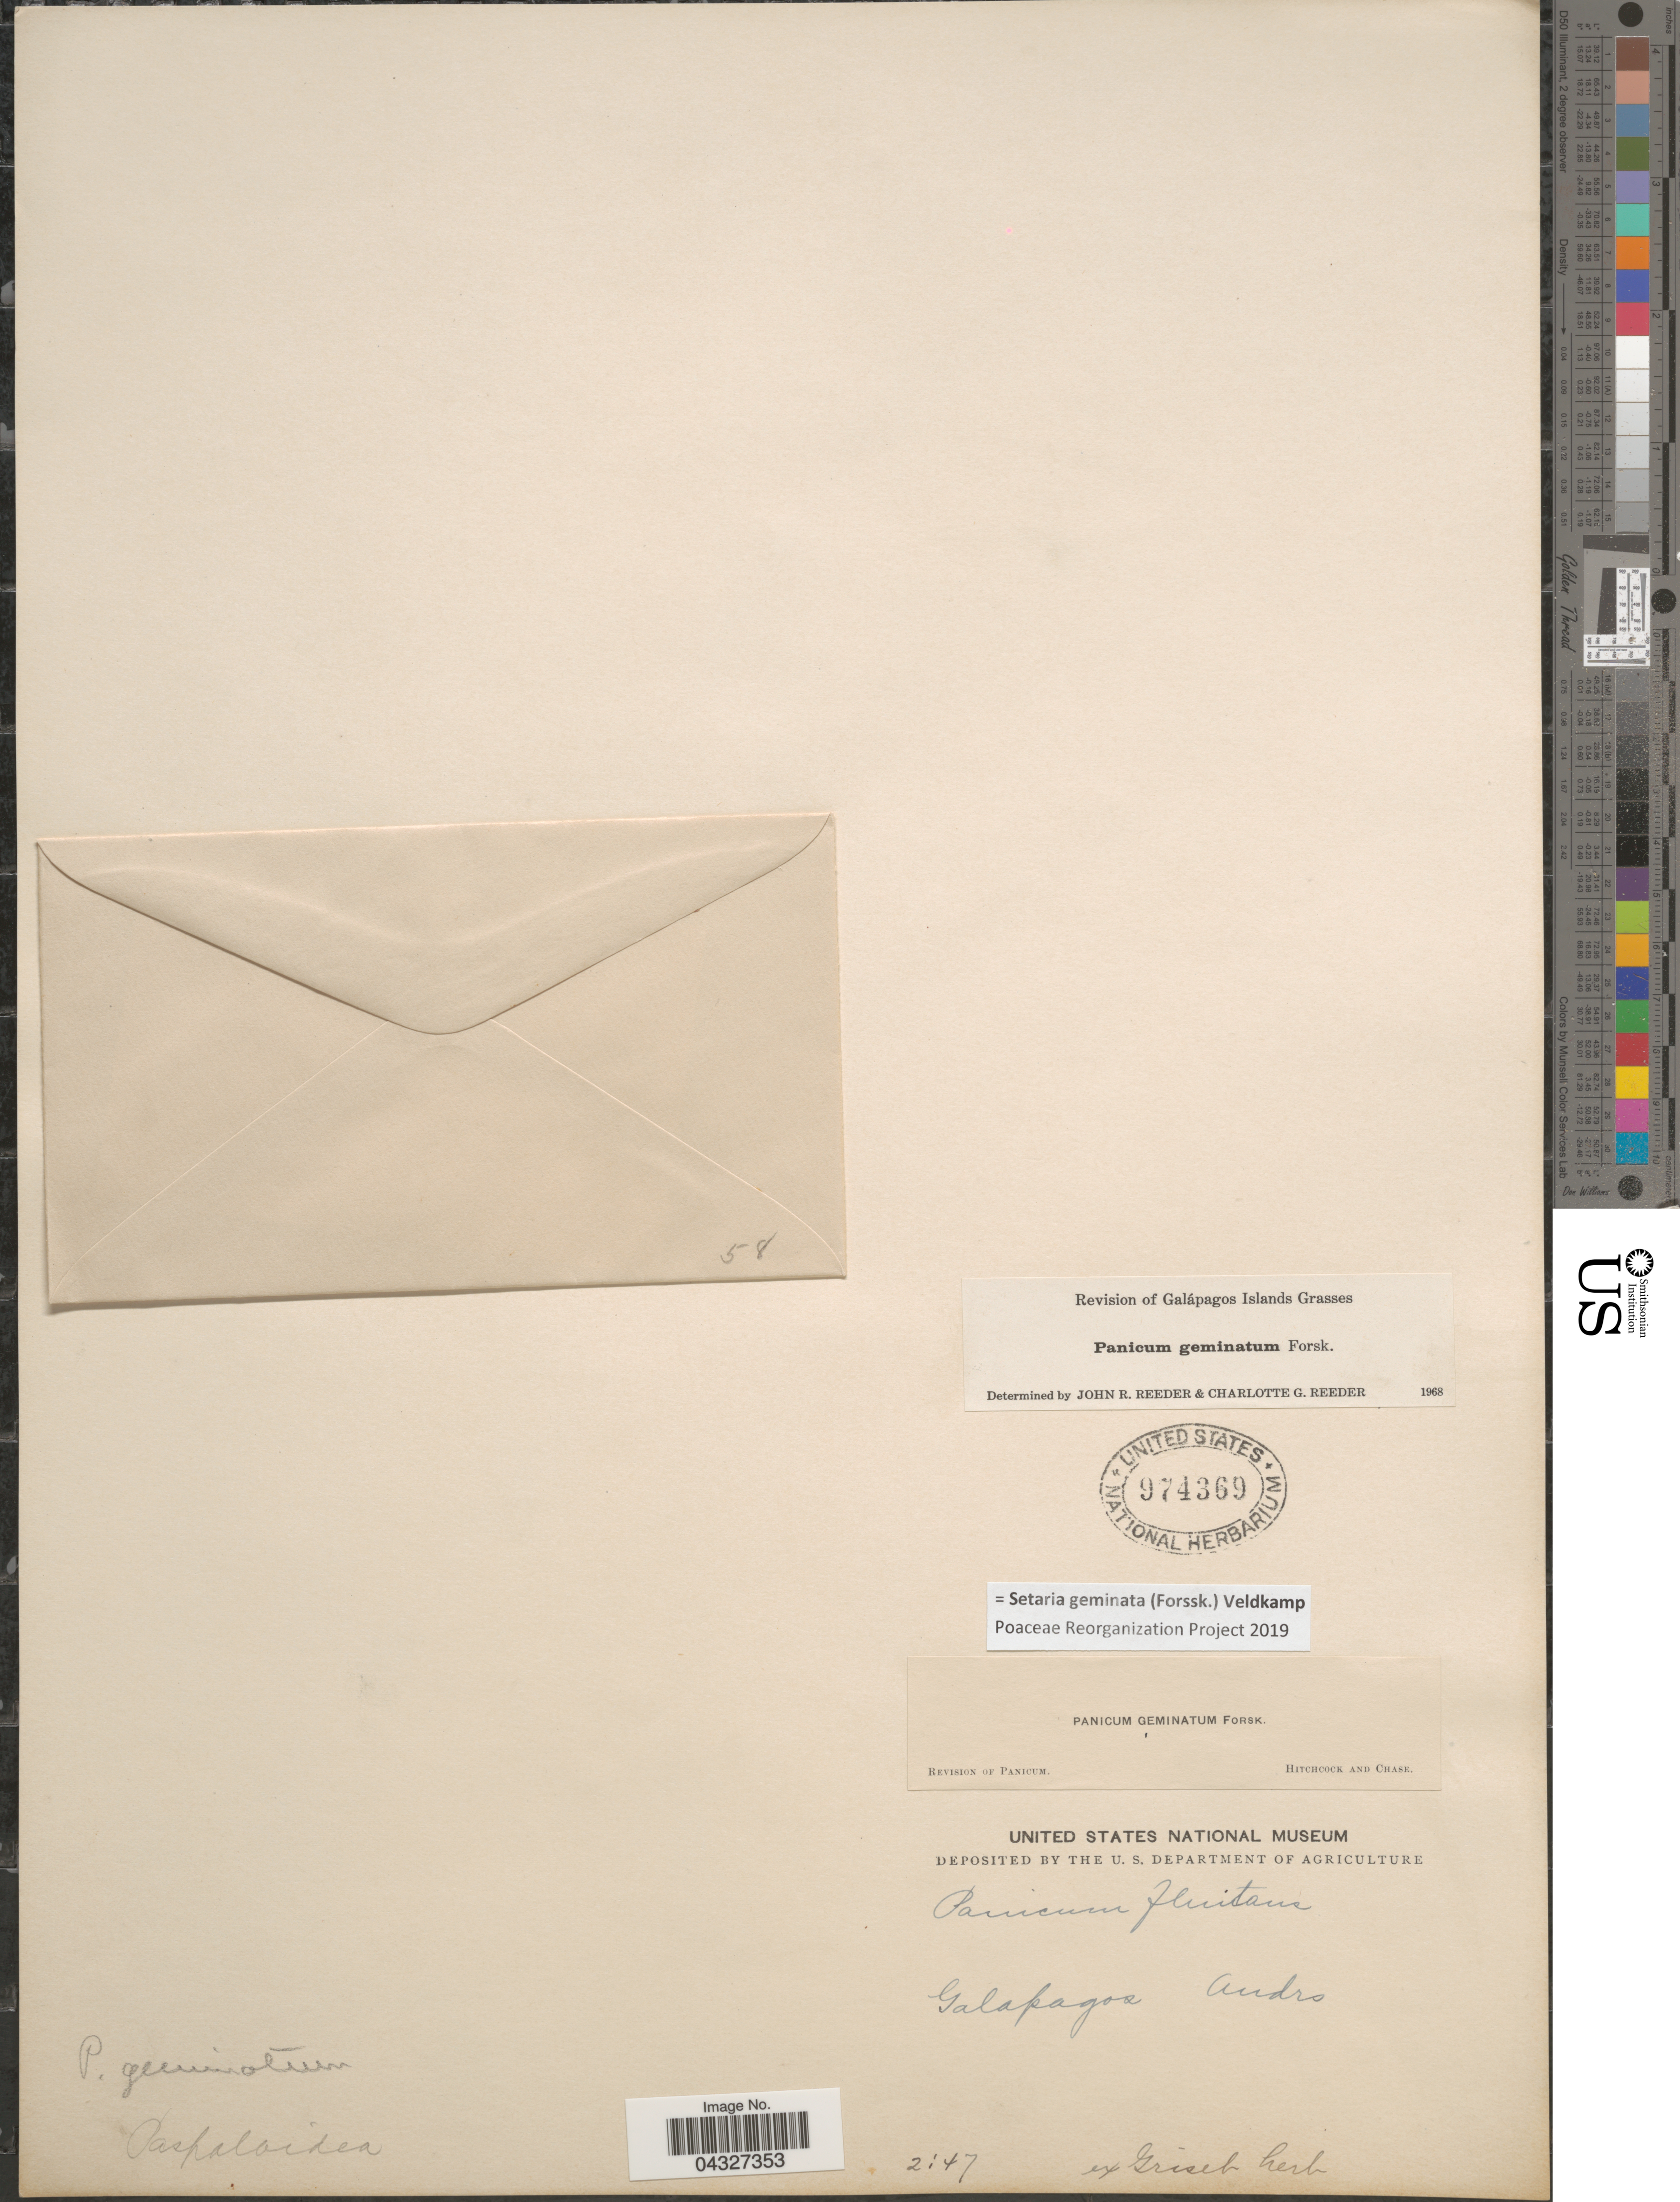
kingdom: Plantae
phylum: Tracheophyta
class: Liliopsida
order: Poales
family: Poaceae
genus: Setaria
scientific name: Setaria geminata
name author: (Forssk.) Veldkamp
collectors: ex. Griseb Herb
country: Ecuador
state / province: Colón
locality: Galapagos.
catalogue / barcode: US 974369